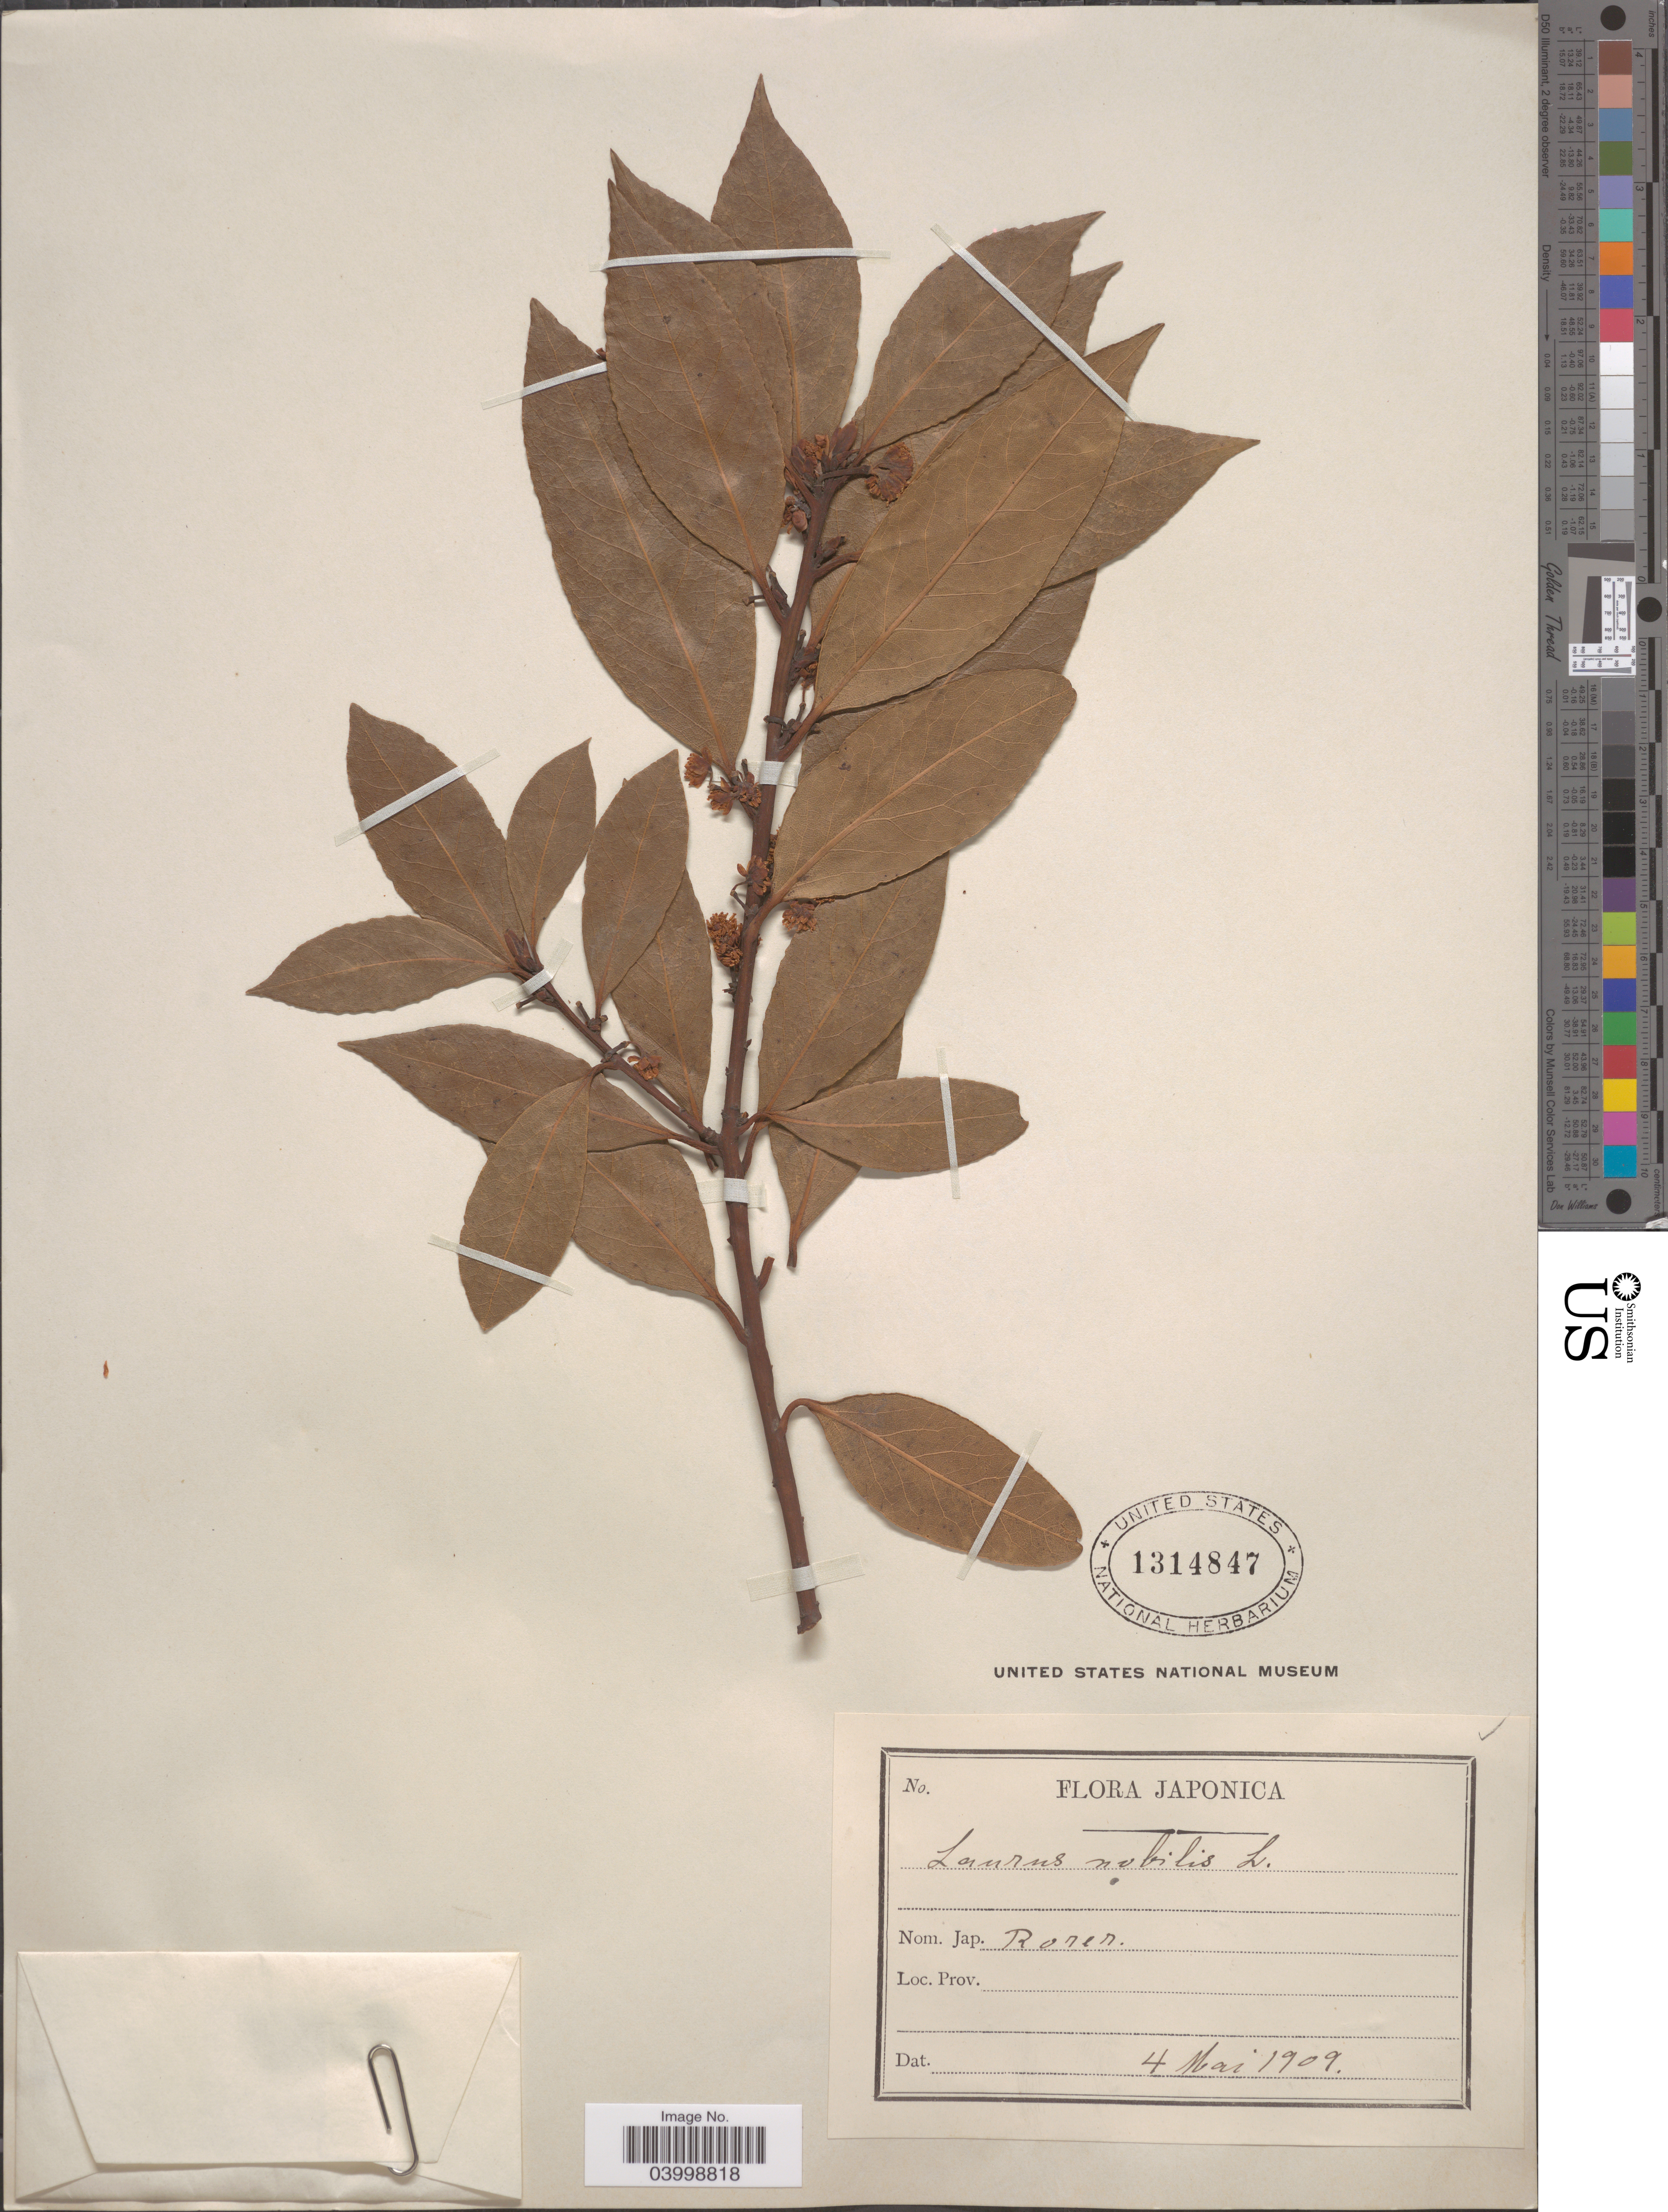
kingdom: Plantae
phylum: Tracheophyta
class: Magnoliopsida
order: Laurales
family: Lauraceae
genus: Laurus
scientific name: Laurus nobilis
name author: L.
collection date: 1909-05-04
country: Japan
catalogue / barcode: US 1314847